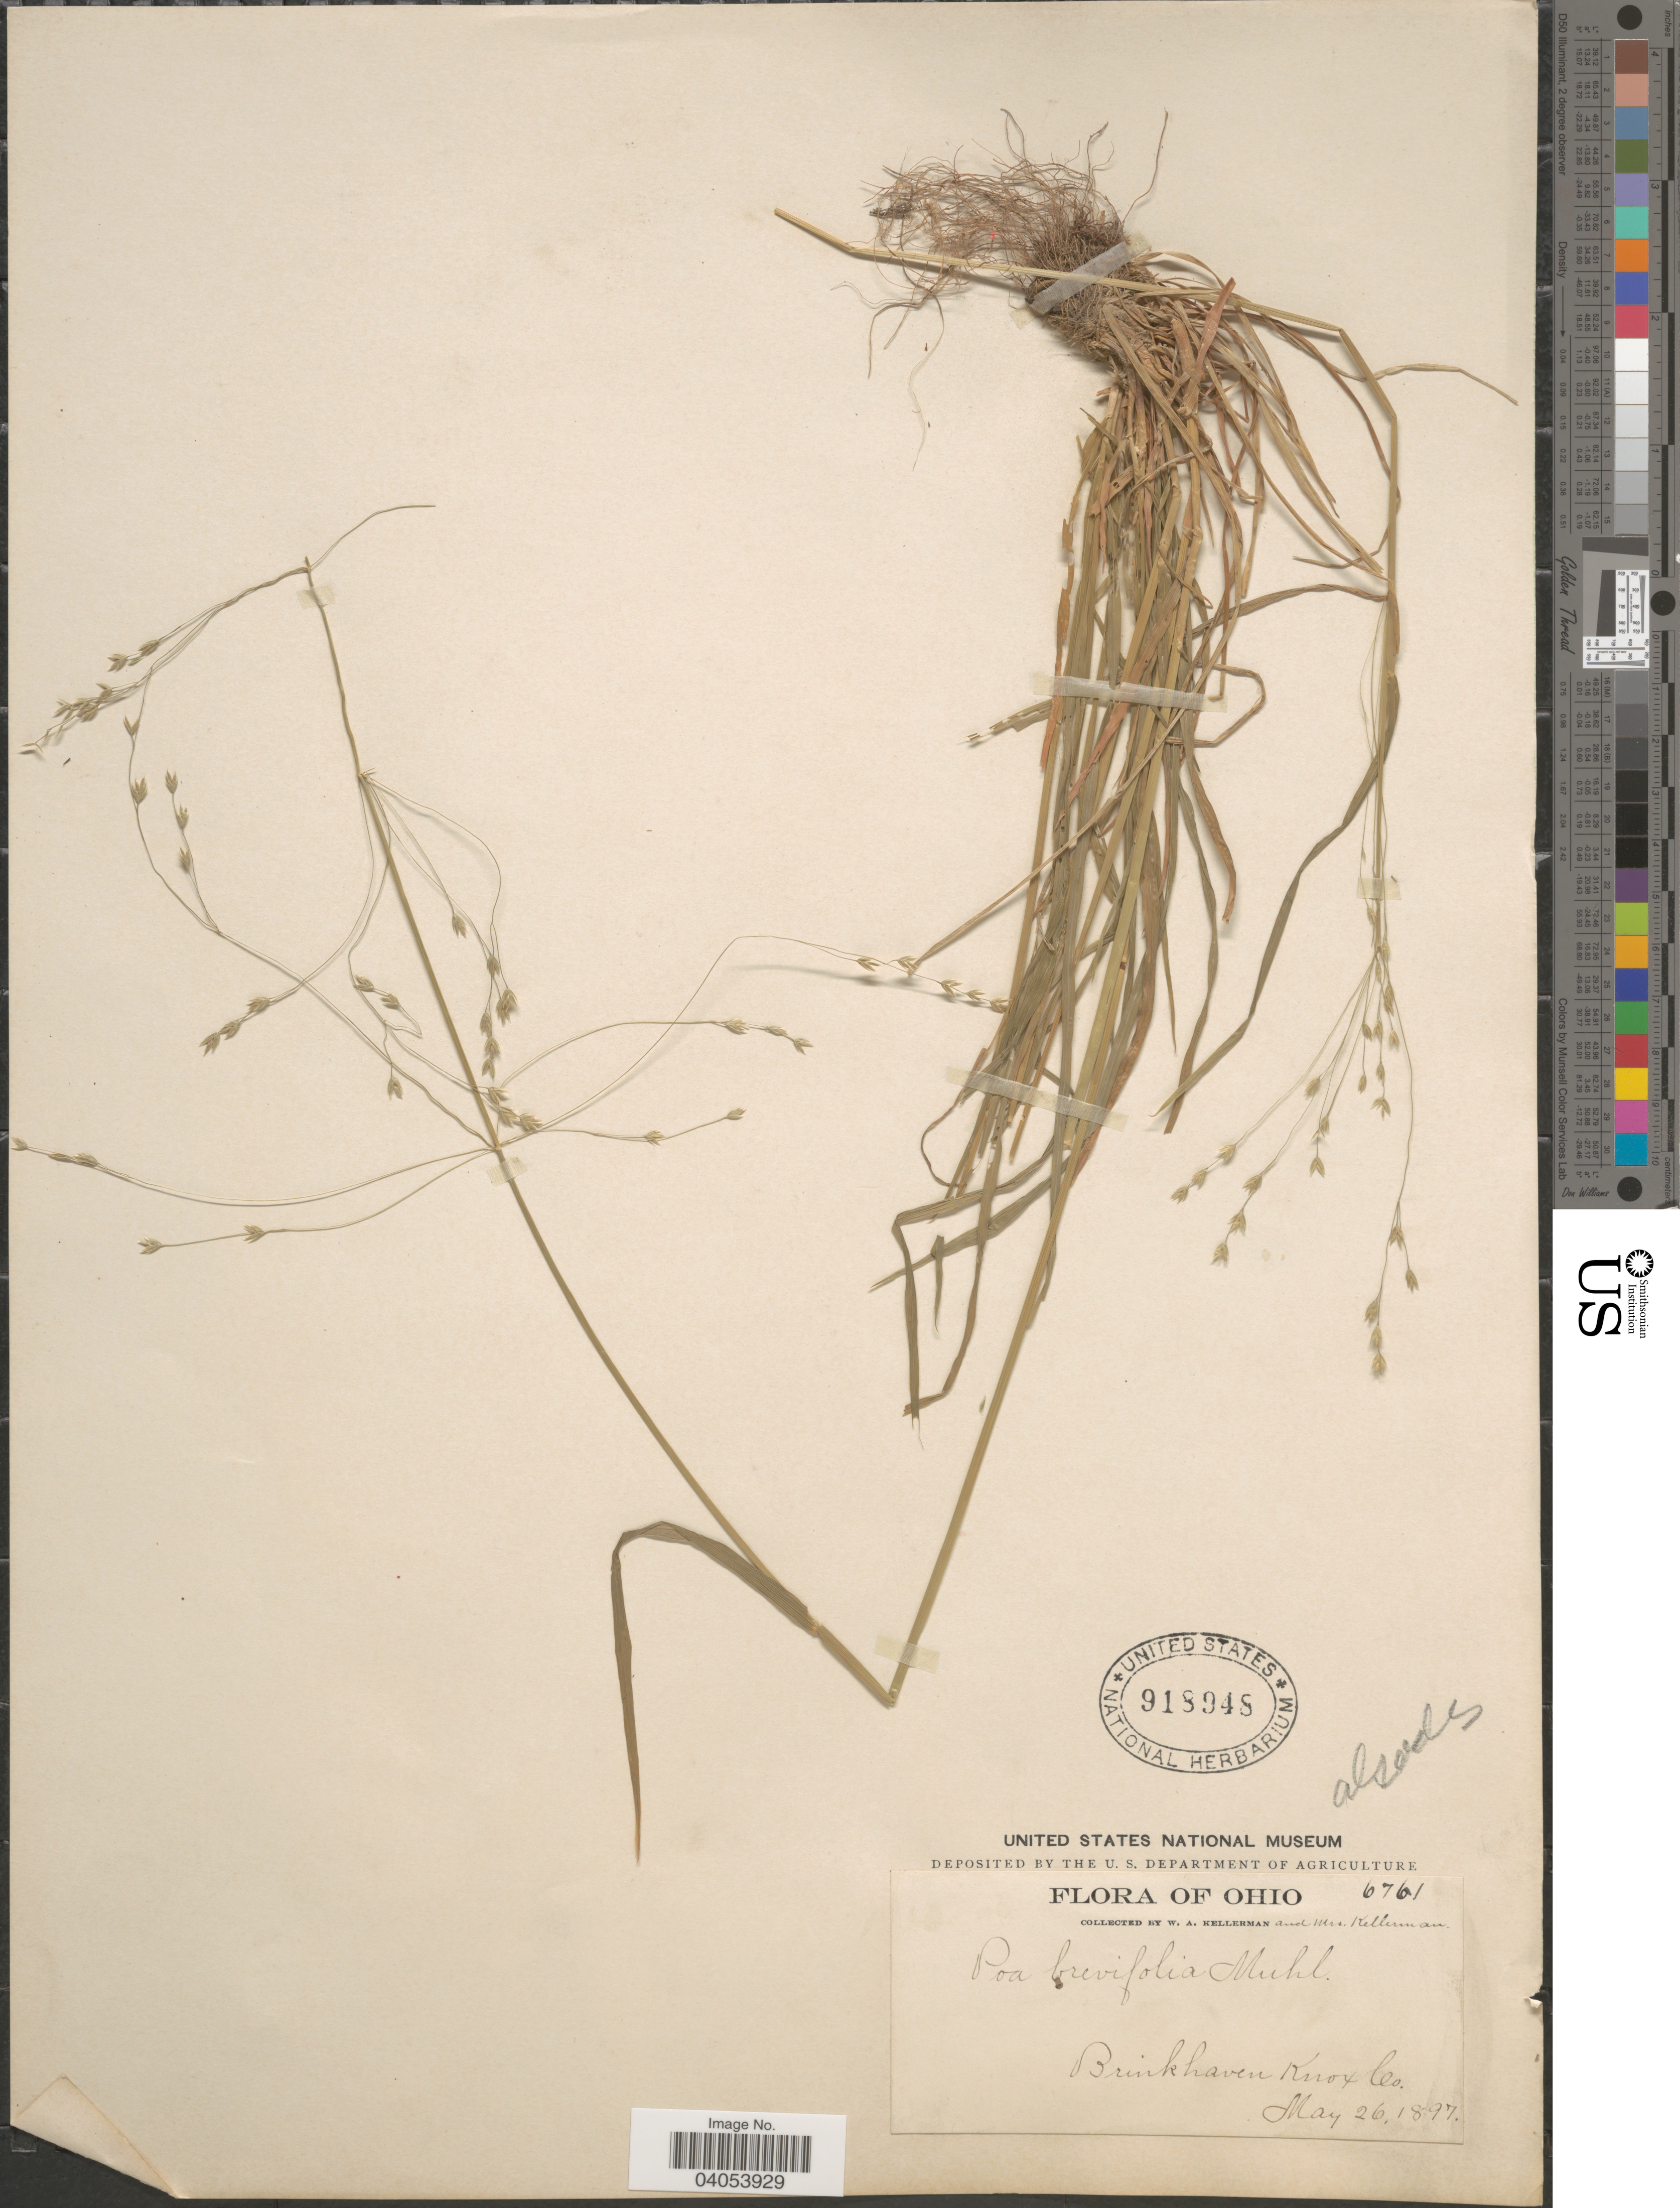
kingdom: Plantae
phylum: Tracheophyta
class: Liliopsida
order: Poales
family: Poaceae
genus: Poa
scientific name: Poa alsodes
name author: A. Gray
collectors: W. Kellerman & Kellerman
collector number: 6761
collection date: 1897-05-26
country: United States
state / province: Ohio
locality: Brinkhaven Knox Co.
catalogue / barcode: US 918948